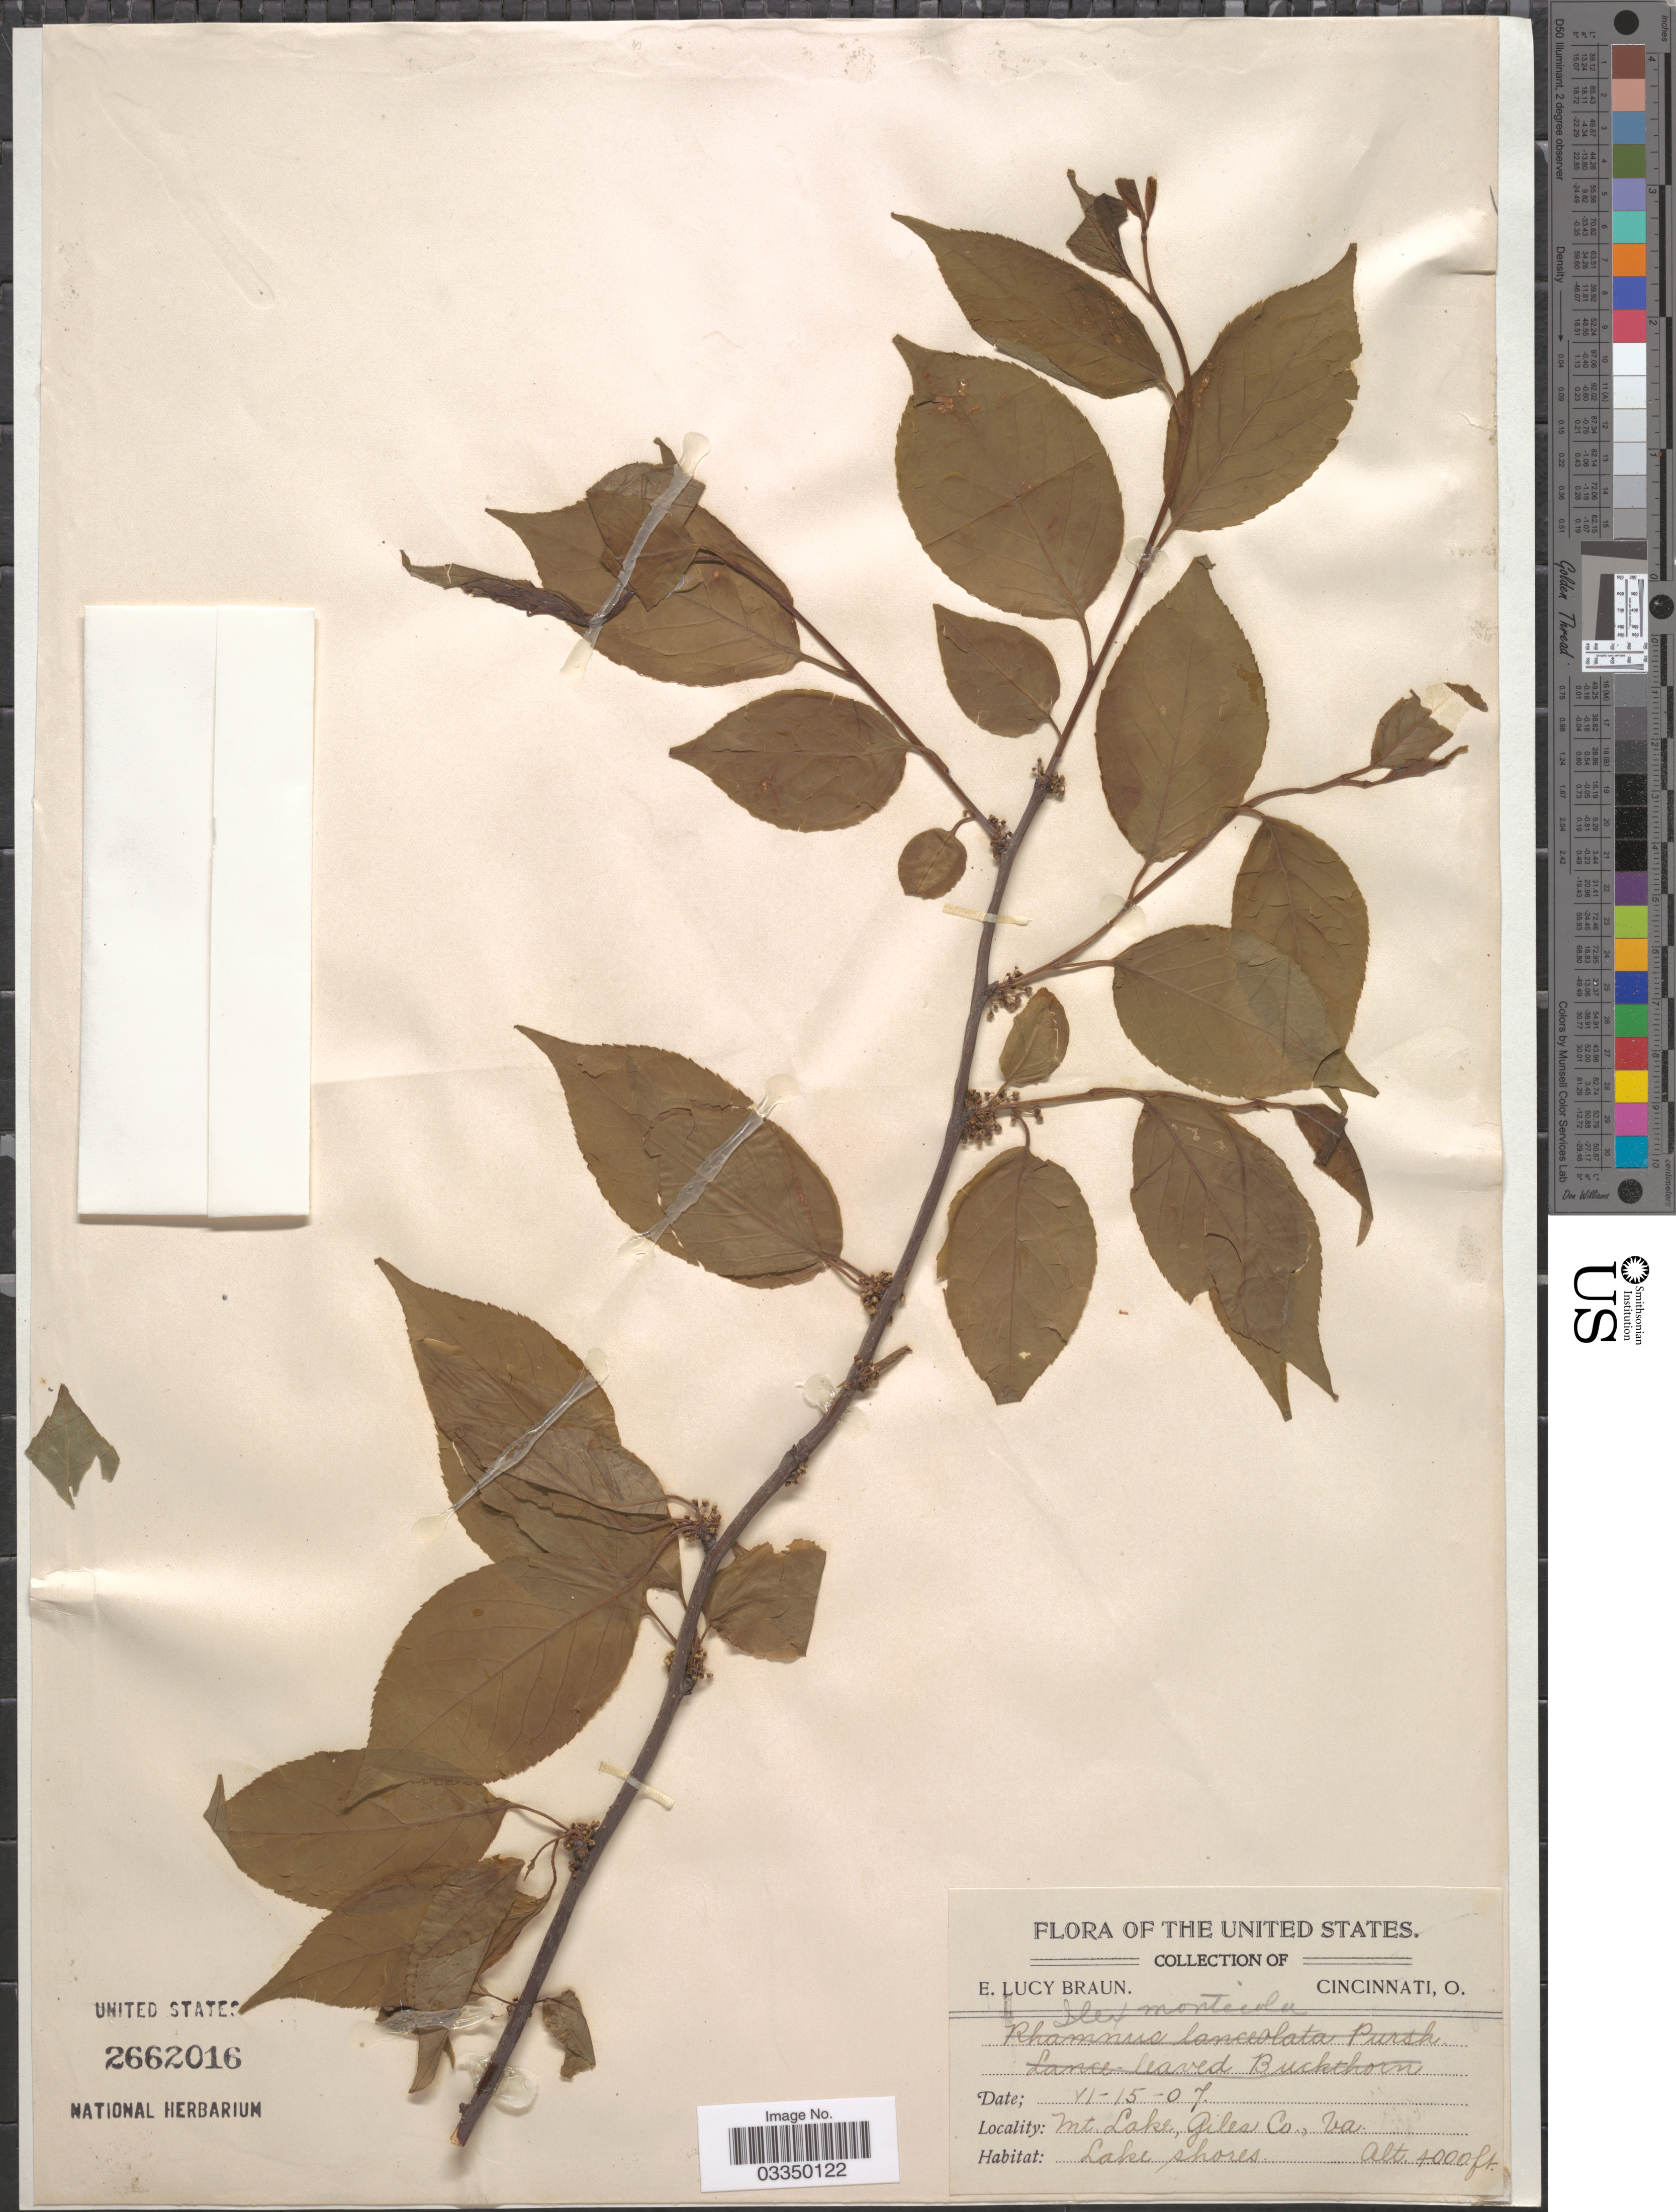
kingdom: Plantae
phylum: Tracheophyta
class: Magnoliopsida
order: Aquifoliales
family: Aquifoliaceae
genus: Ilex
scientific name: Ilex montana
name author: Torr. & A. Gray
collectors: E. L. Braun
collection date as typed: Transcribed d/m/y: 15/6/7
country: United States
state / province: Virginia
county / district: Giles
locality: Mt. Lake, Giles Co.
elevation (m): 1219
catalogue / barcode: US 2662016